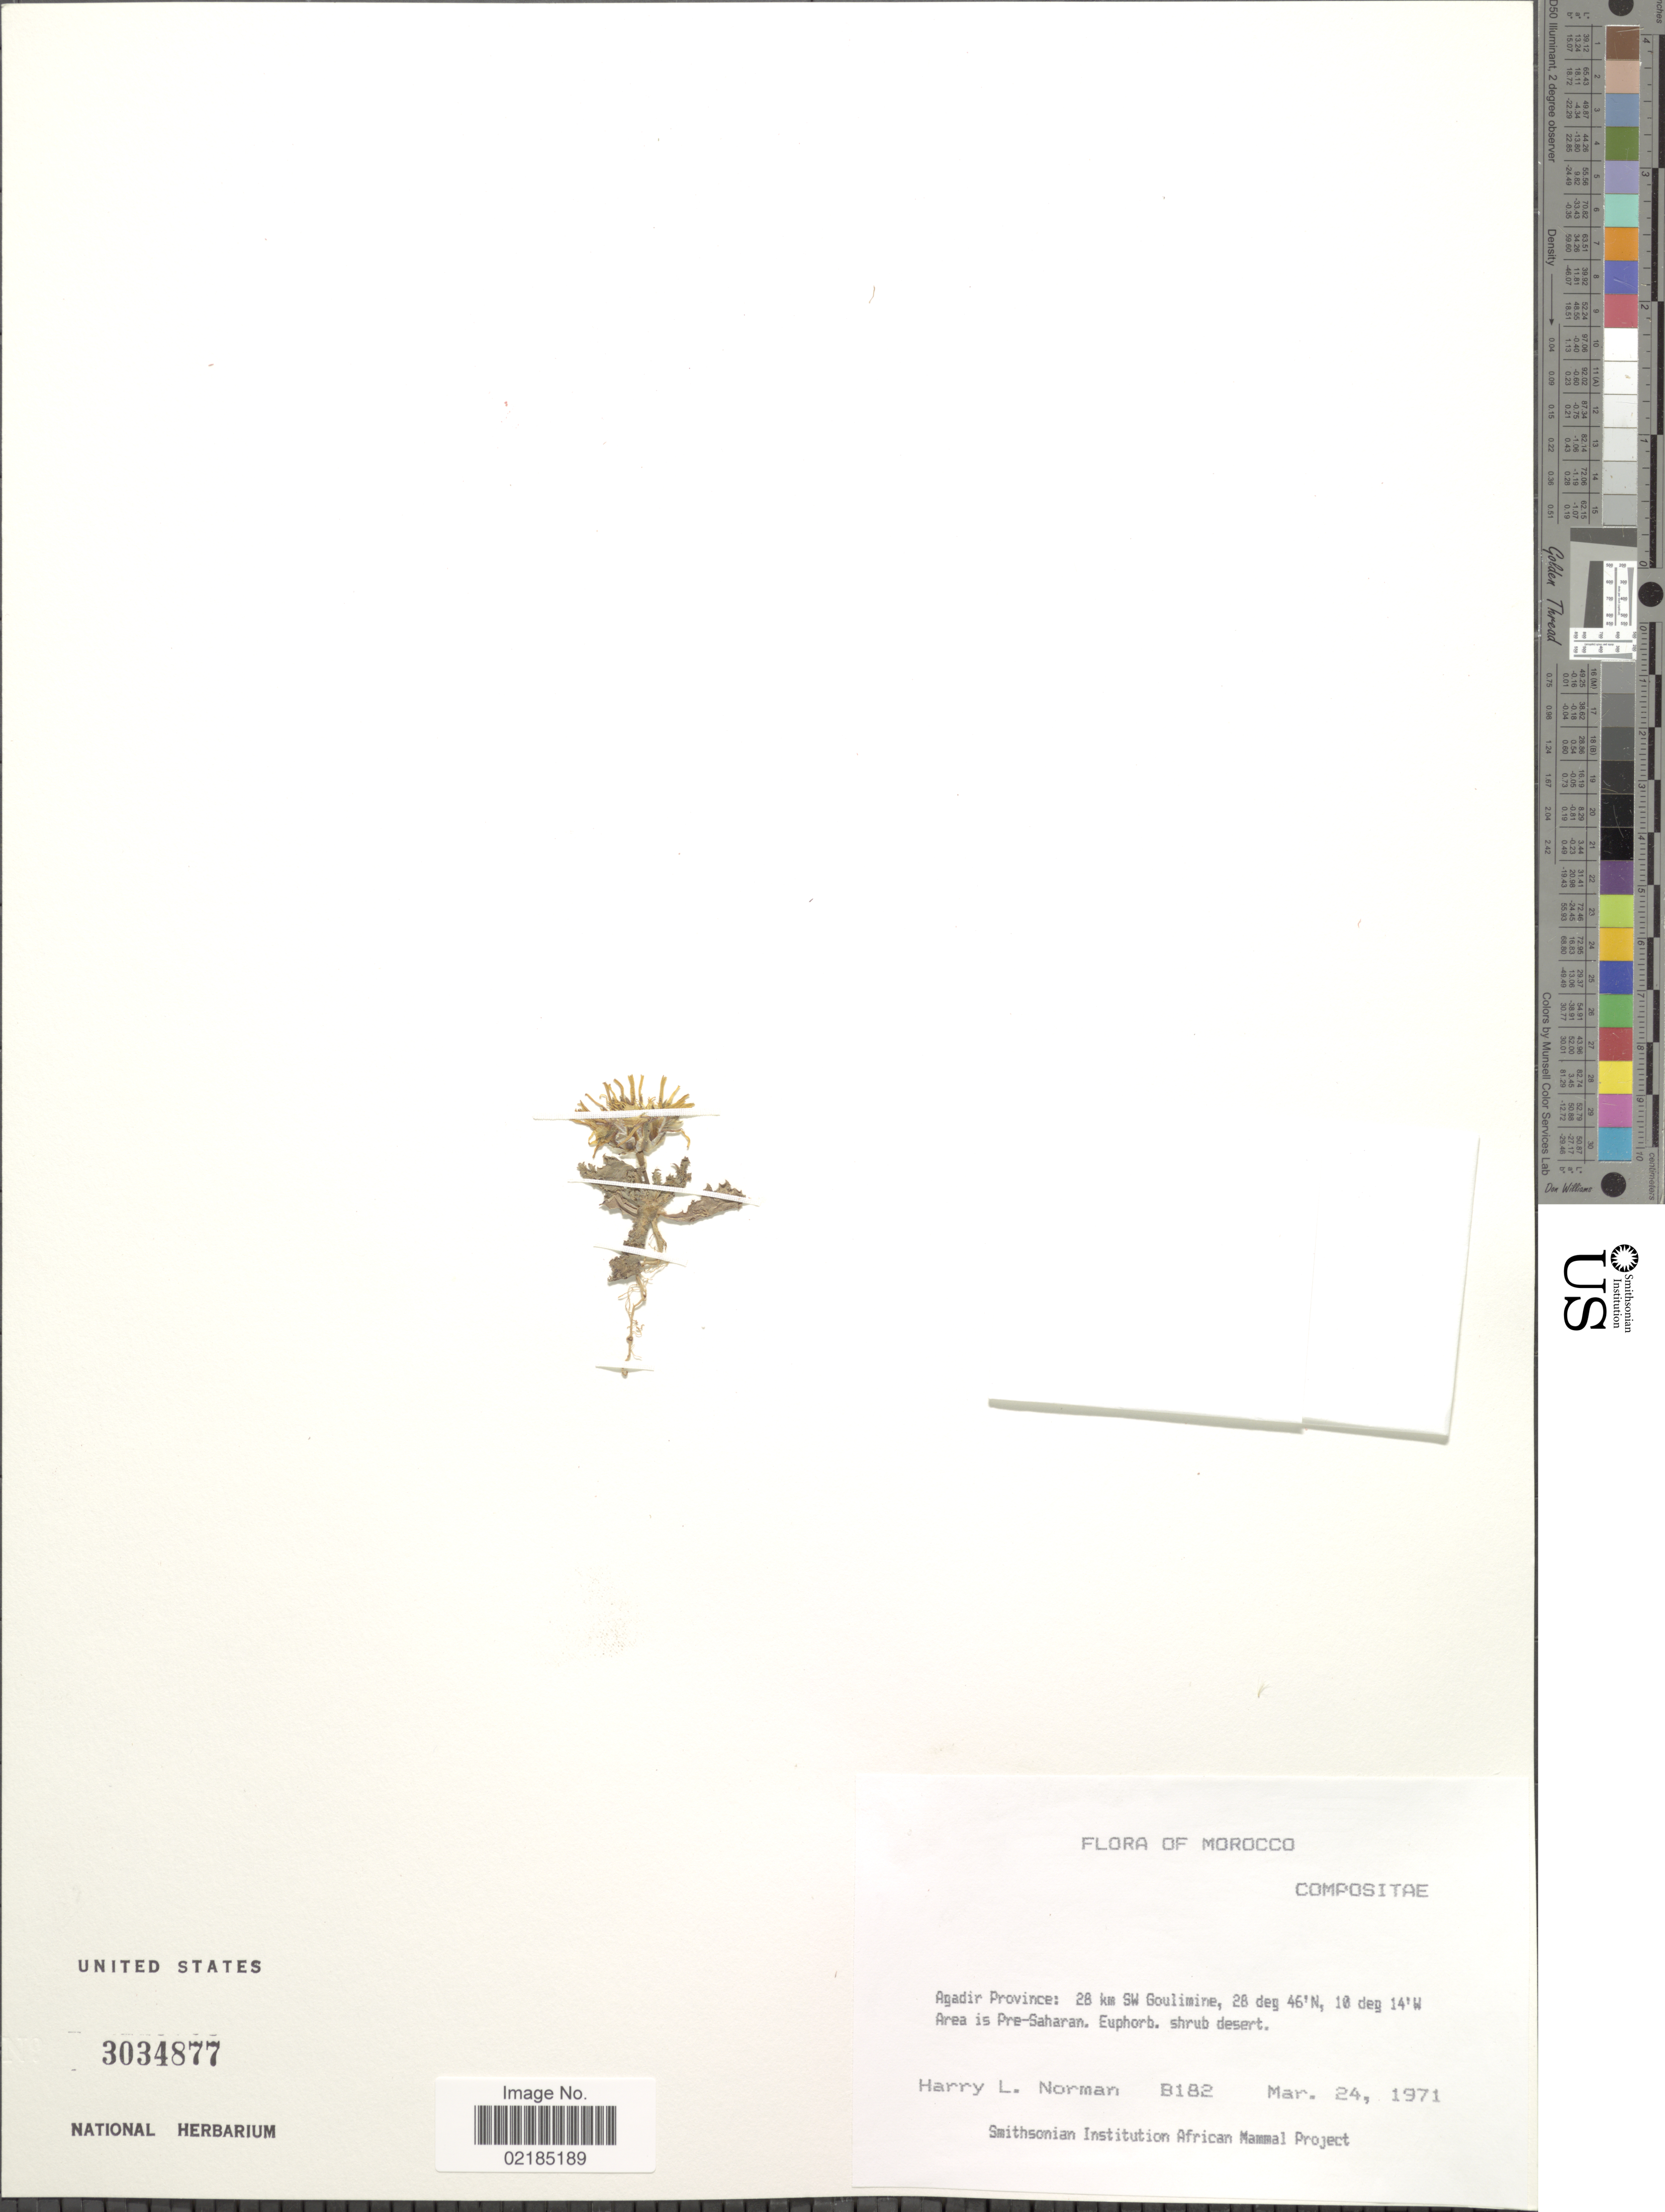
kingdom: Plantae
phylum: Tracheophyta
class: Magnoliopsida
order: Asterales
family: Asteraceae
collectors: Norman, H.L.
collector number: B182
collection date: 1971-03-24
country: Morocco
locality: Agadir Province: 28 km SW Goulimine, Area is Pre-Saharan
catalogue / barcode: US 3034877